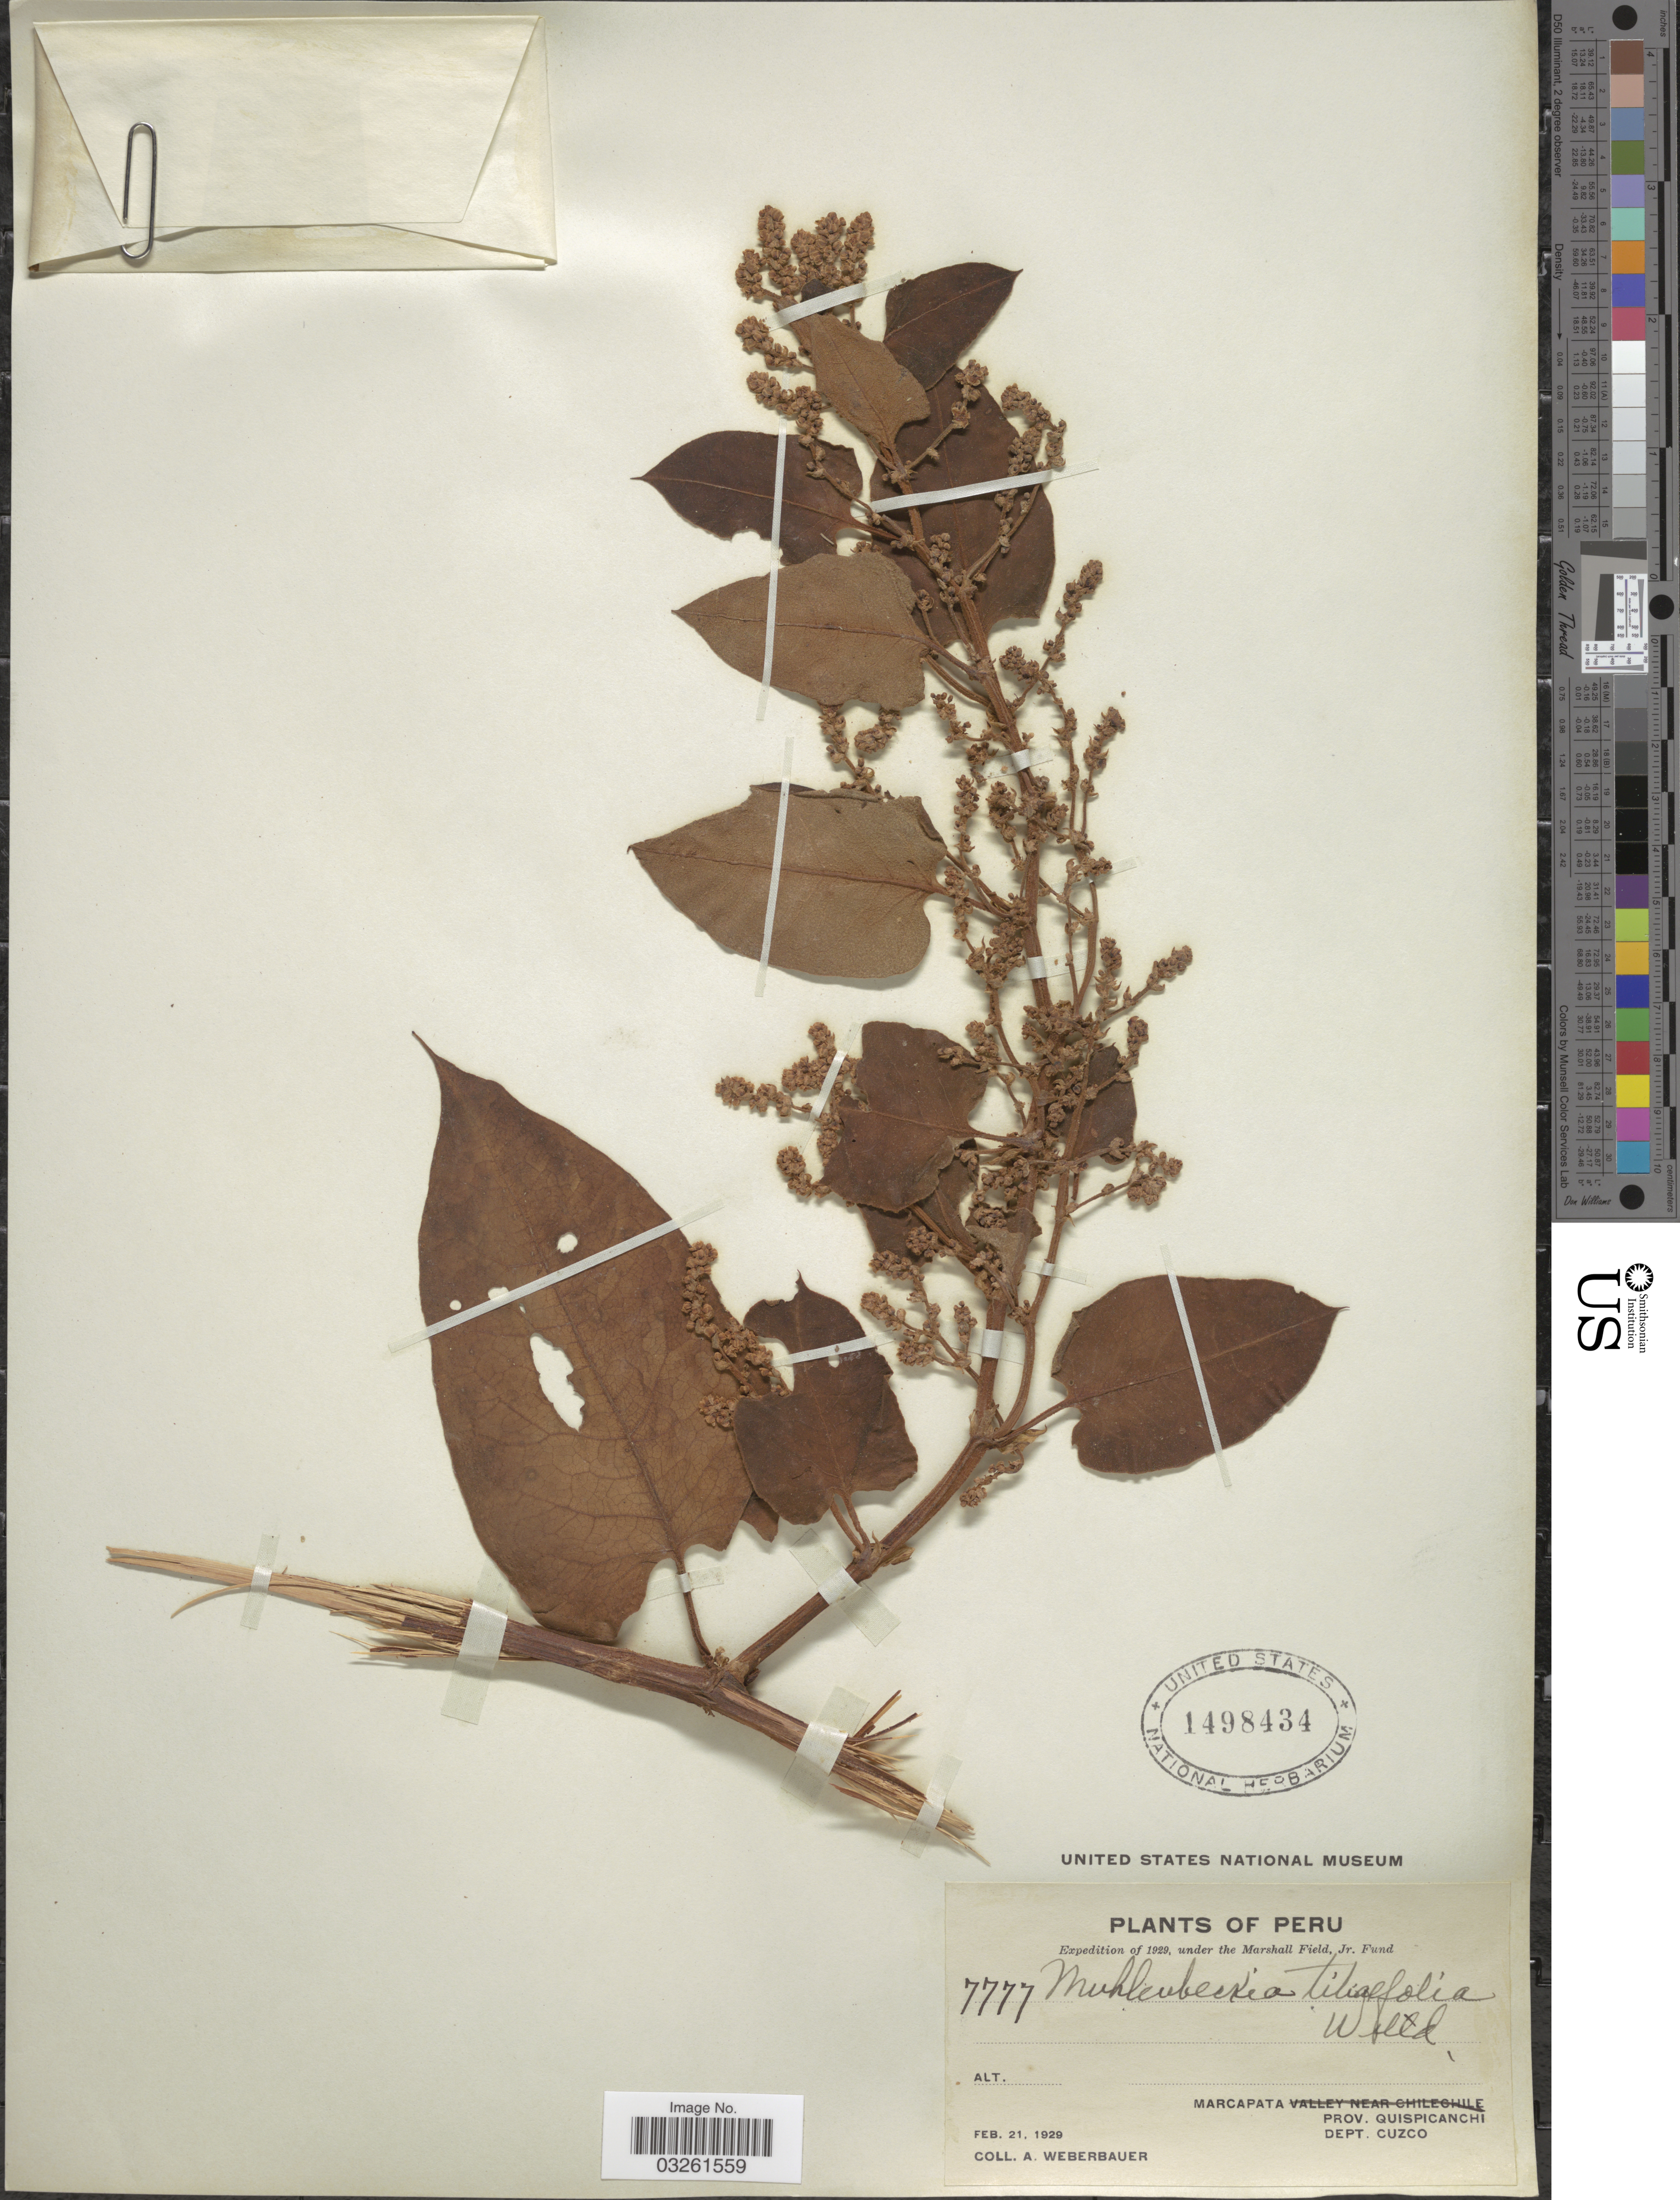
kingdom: Plantae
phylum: Tracheophyta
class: Magnoliopsida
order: Caryophyllales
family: Polygonaceae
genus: Muehlenbeckia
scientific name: Muehlenbeckia tiliifolia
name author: Wedd.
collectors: A. Weberbauer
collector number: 7777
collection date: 1929-02-21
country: Peru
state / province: Cusco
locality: Marcapata, Prov. Quispicanchi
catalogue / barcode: US 1498434